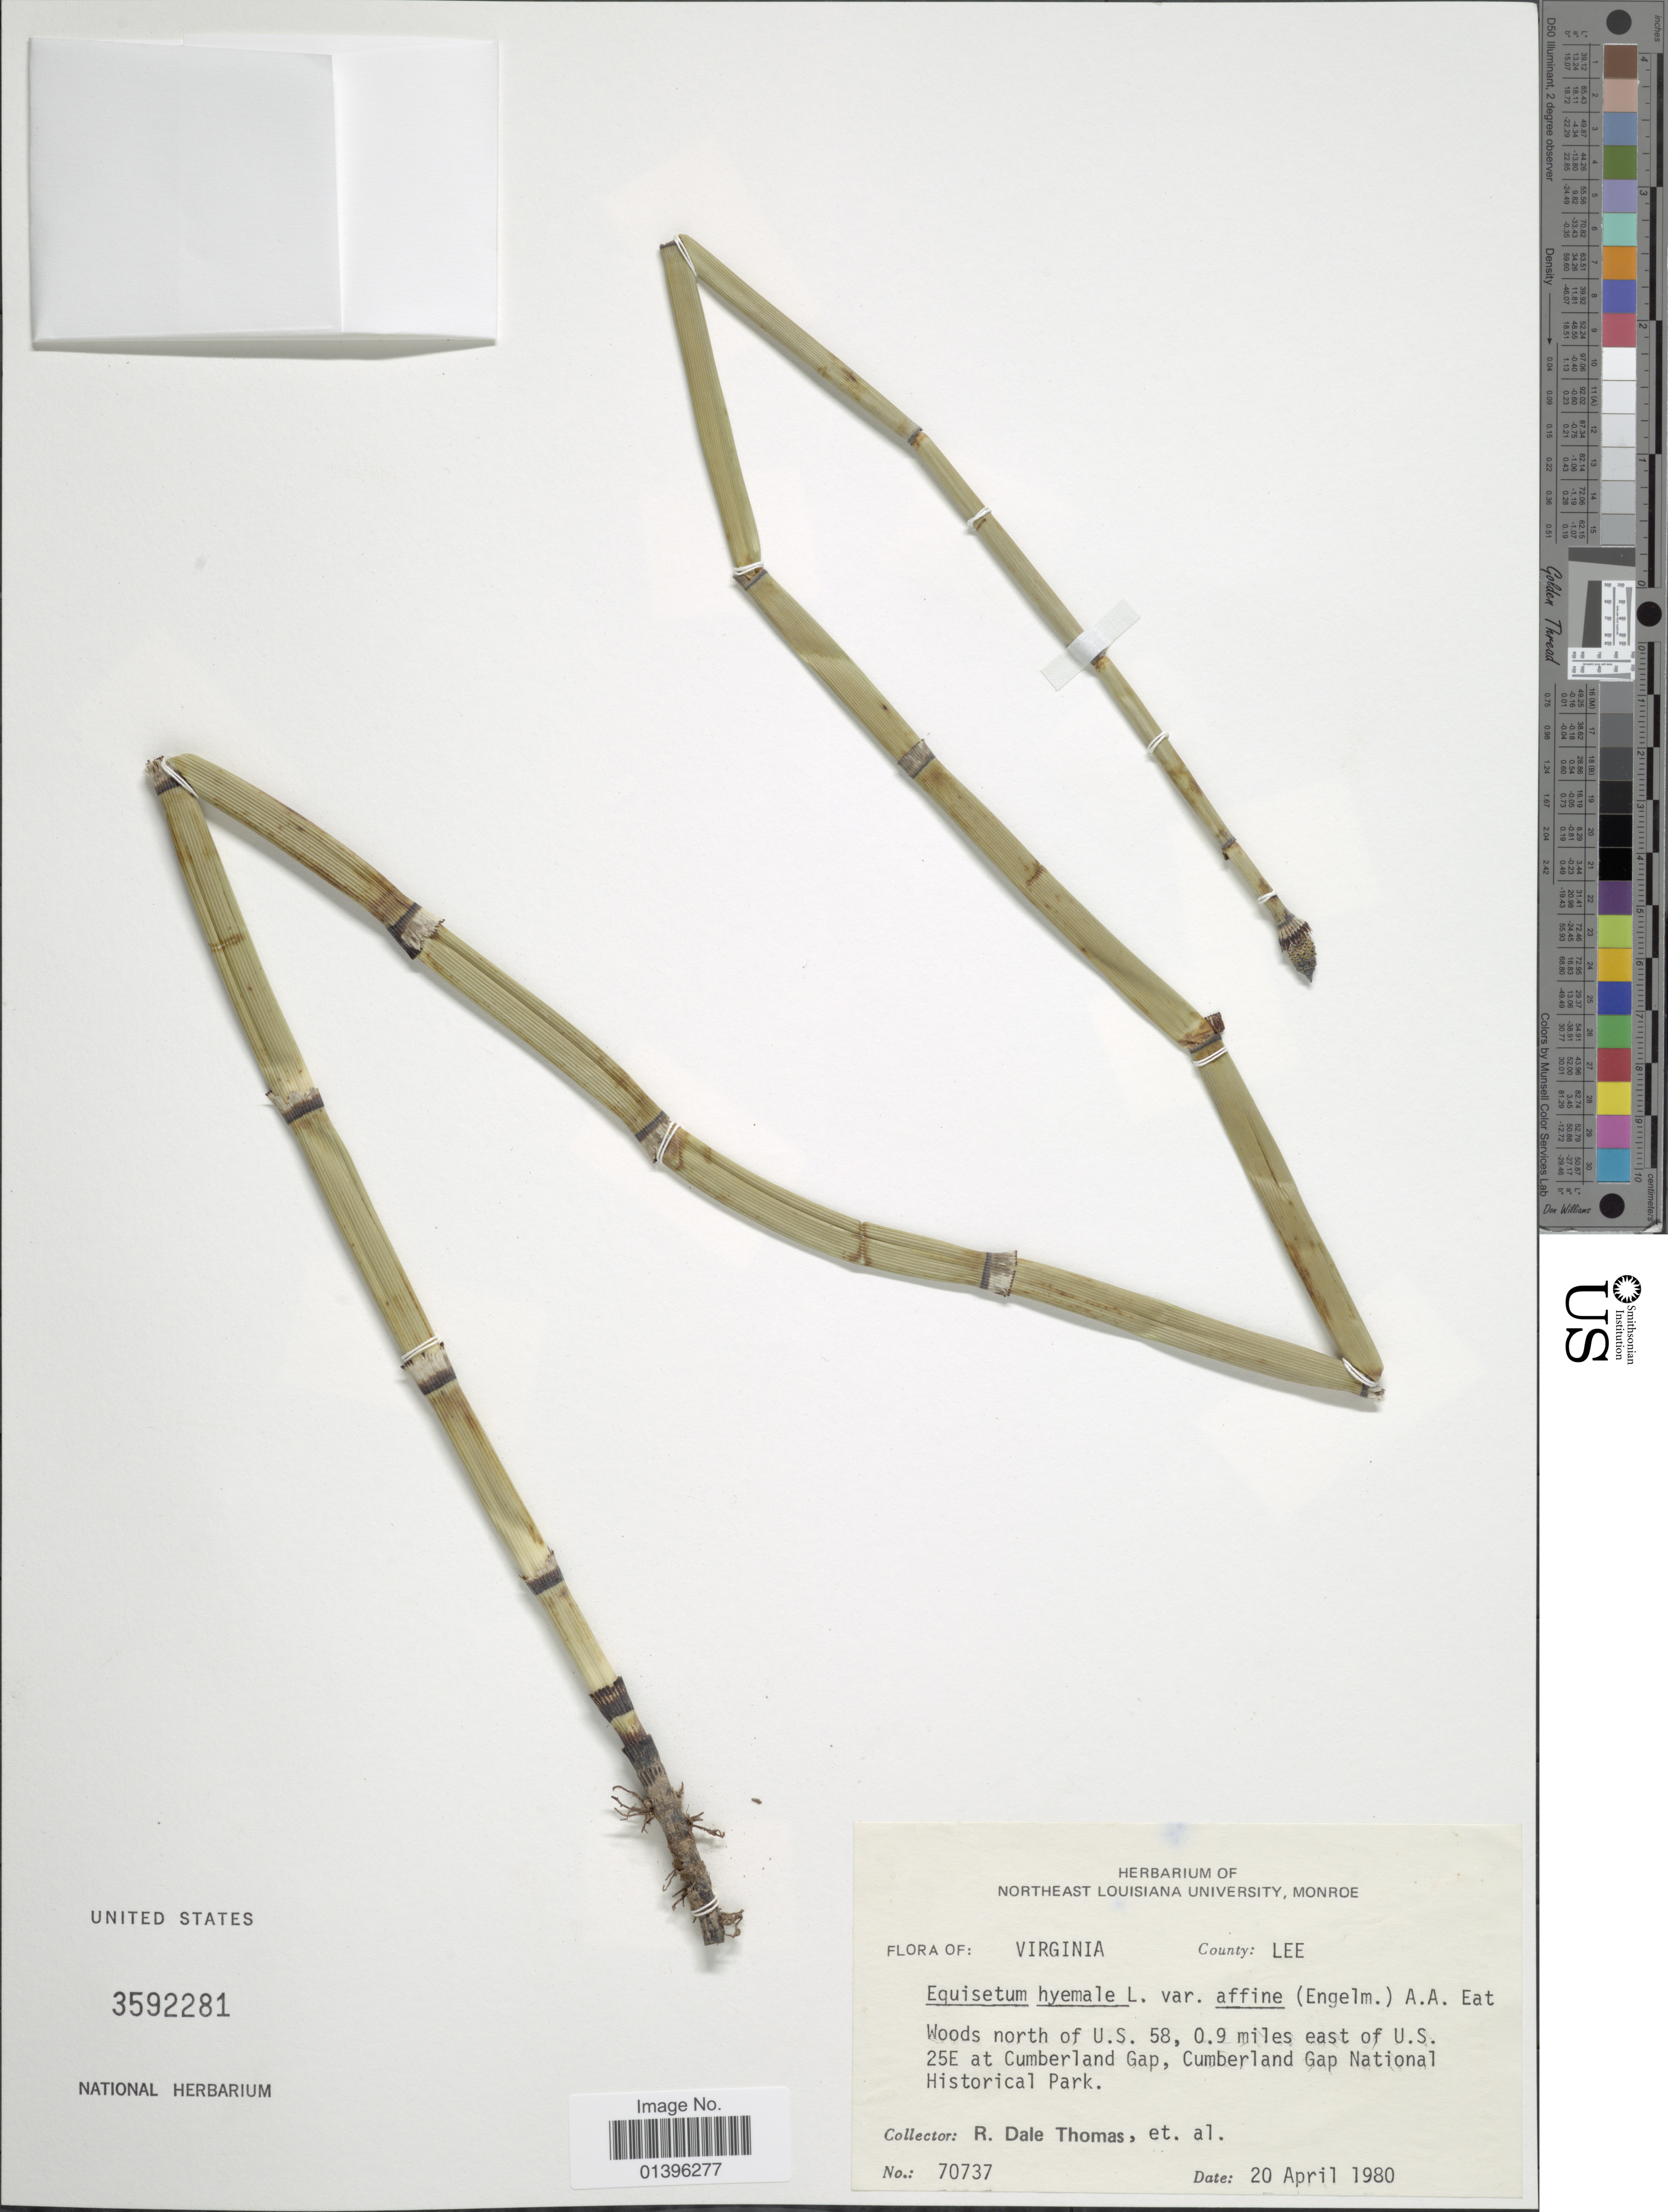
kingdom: Plantae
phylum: Tracheophyta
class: Polypodiopsida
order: Equisetales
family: Equisetaceae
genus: Equisetum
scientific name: Equisetum hyemale var. affine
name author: (Engelm.) A.A. Eaton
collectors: R. Thomas & et al.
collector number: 70737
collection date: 1980-04-20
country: United States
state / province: Virginia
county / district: Lee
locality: County: Lee. Woods north of U.S. 58, 0.9 miles east of U.S. 25E at Cumberland Gap, Cumberland Gap National Historical Park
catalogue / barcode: US 3592281